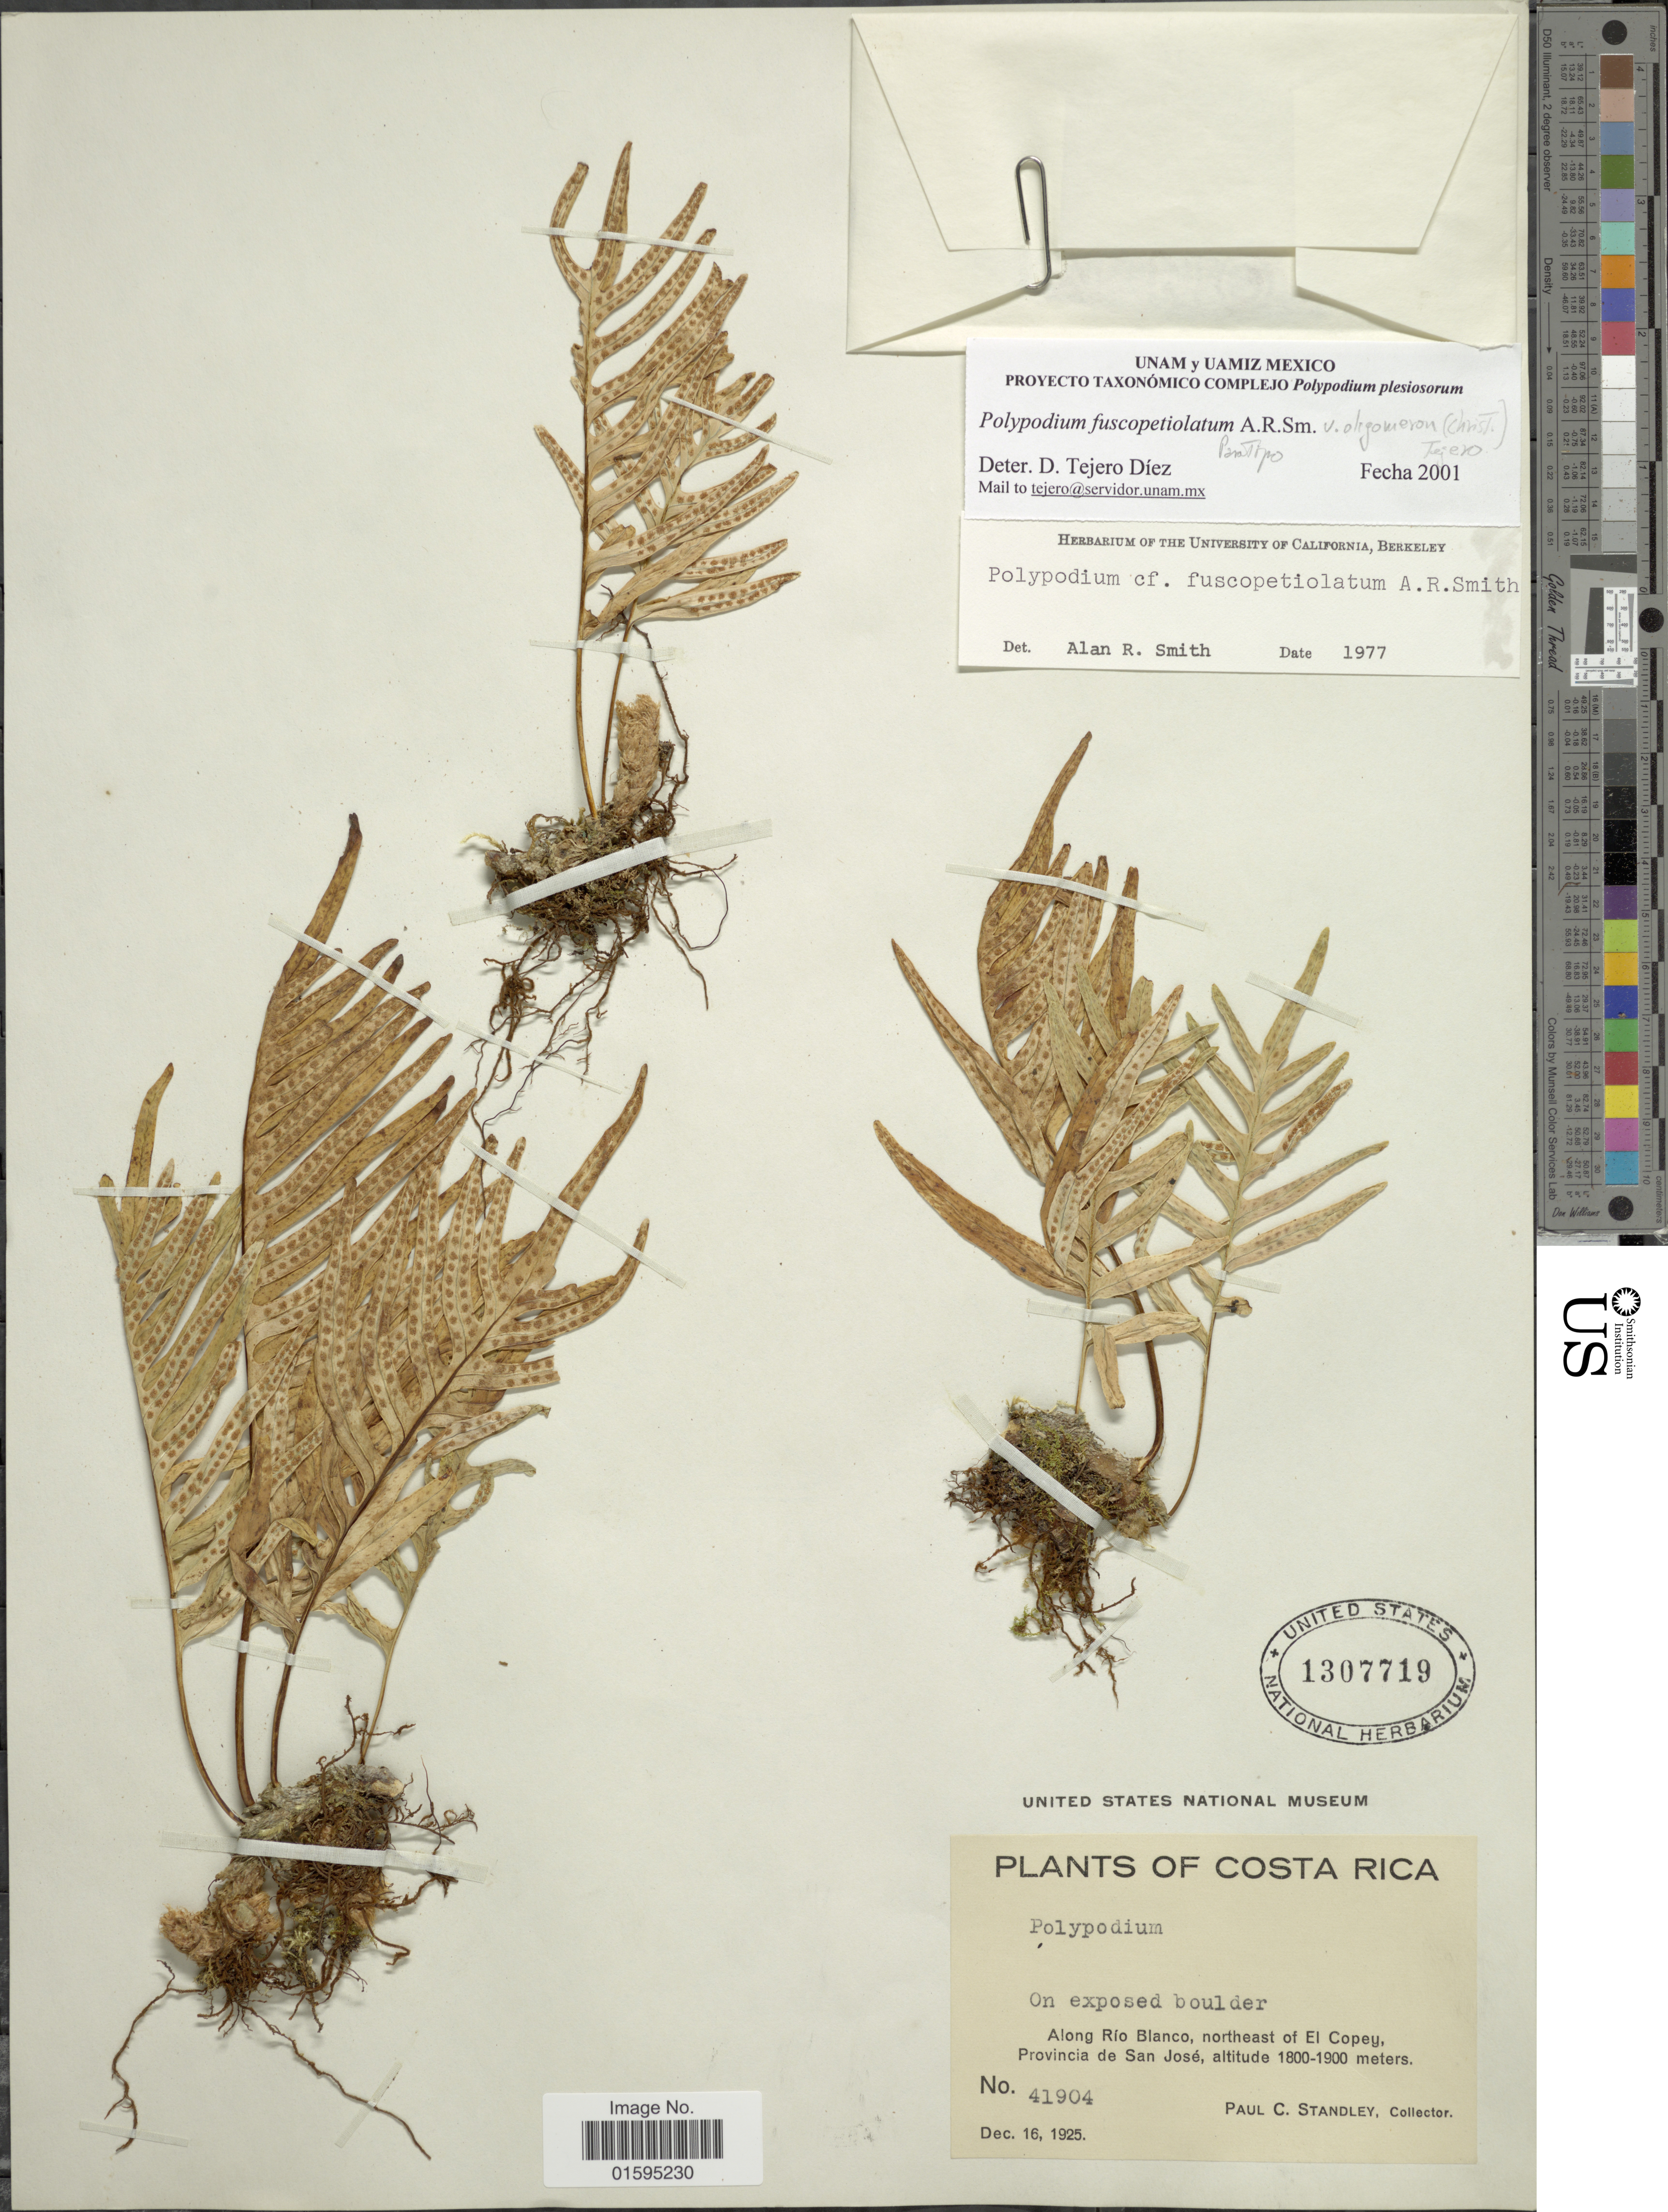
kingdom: Plantae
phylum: Tracheophyta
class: Polypodiopsida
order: Polypodiales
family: Polypodiaceae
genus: Polypodium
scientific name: Polypodium fuscopetiolatum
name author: A.R. Sm.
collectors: P. C. Standley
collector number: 41904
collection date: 1925-12-16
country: Costa Rica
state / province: San José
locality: Along Río Blanco, northeast of El Copey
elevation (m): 1800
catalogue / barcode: US 1307719